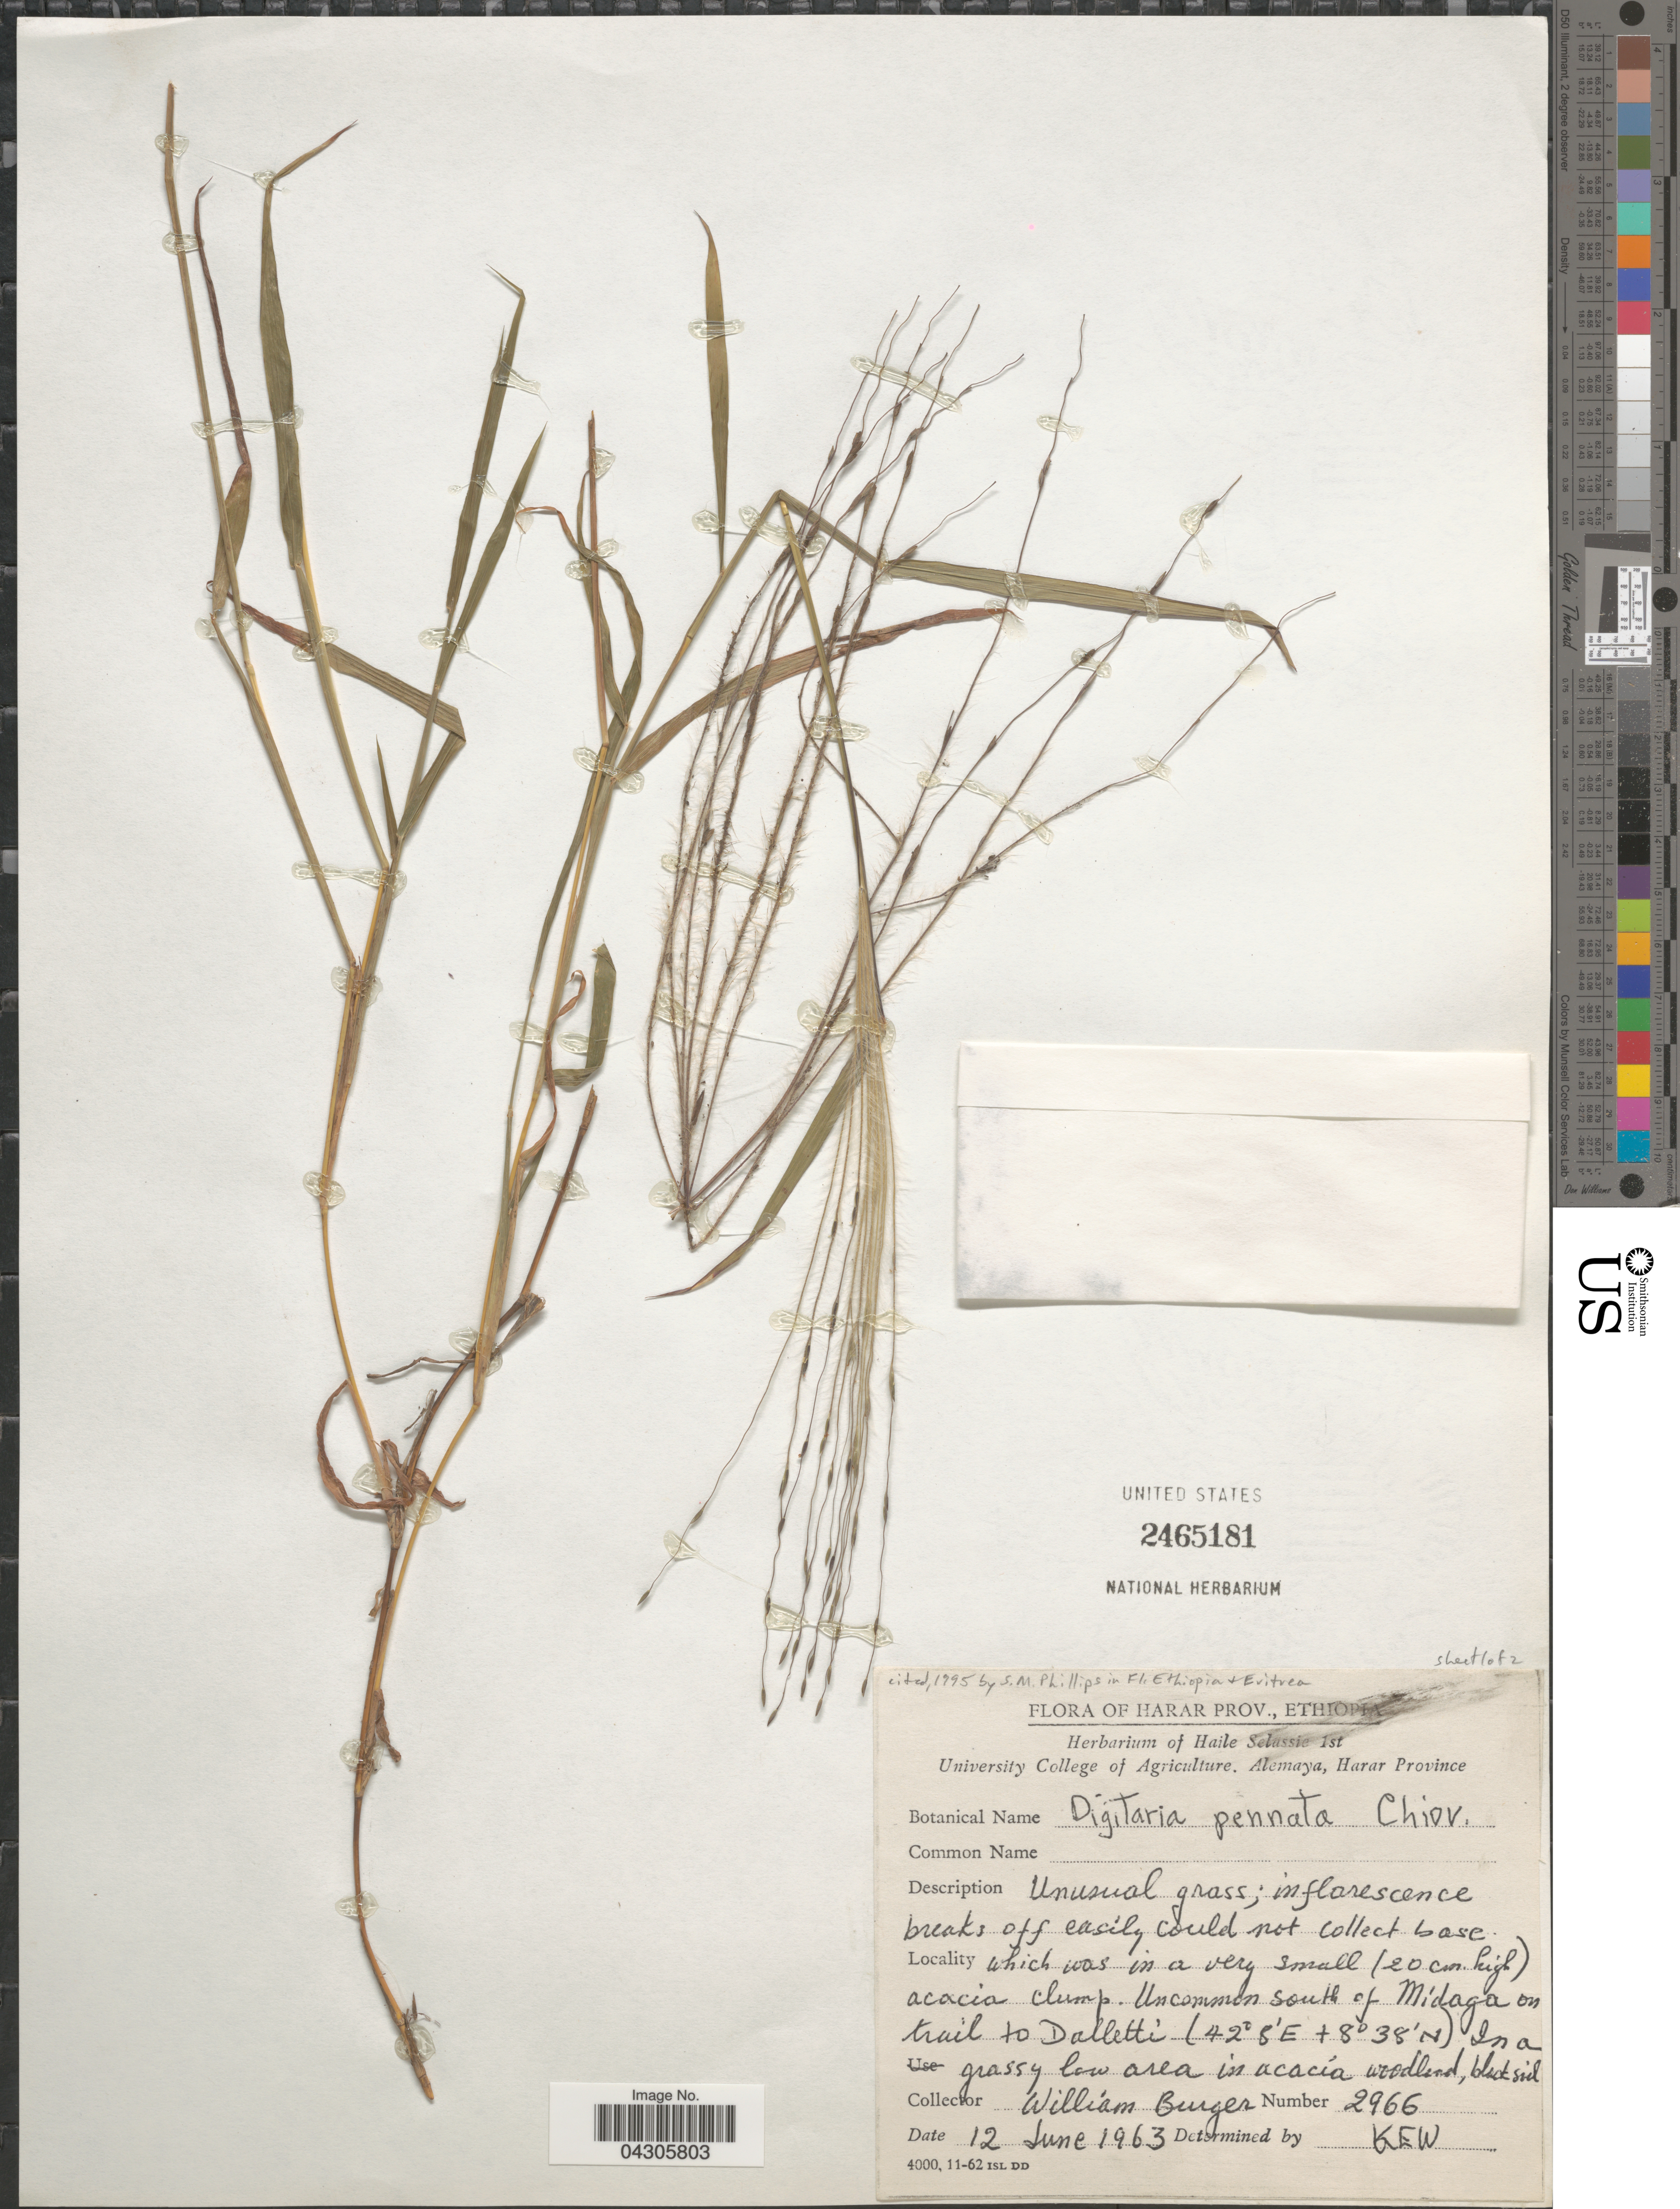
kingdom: Plantae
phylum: Tracheophyta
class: Liliopsida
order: Poales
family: Poaceae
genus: Digitaria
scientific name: Digitaria pennata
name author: (Hochst.) T. Cooke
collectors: W. Burger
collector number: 2966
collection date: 1963-06-12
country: Ethiopia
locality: Harar Prov. Uncommon south of Midaga on trail to Dalletti.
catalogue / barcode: US 2465181